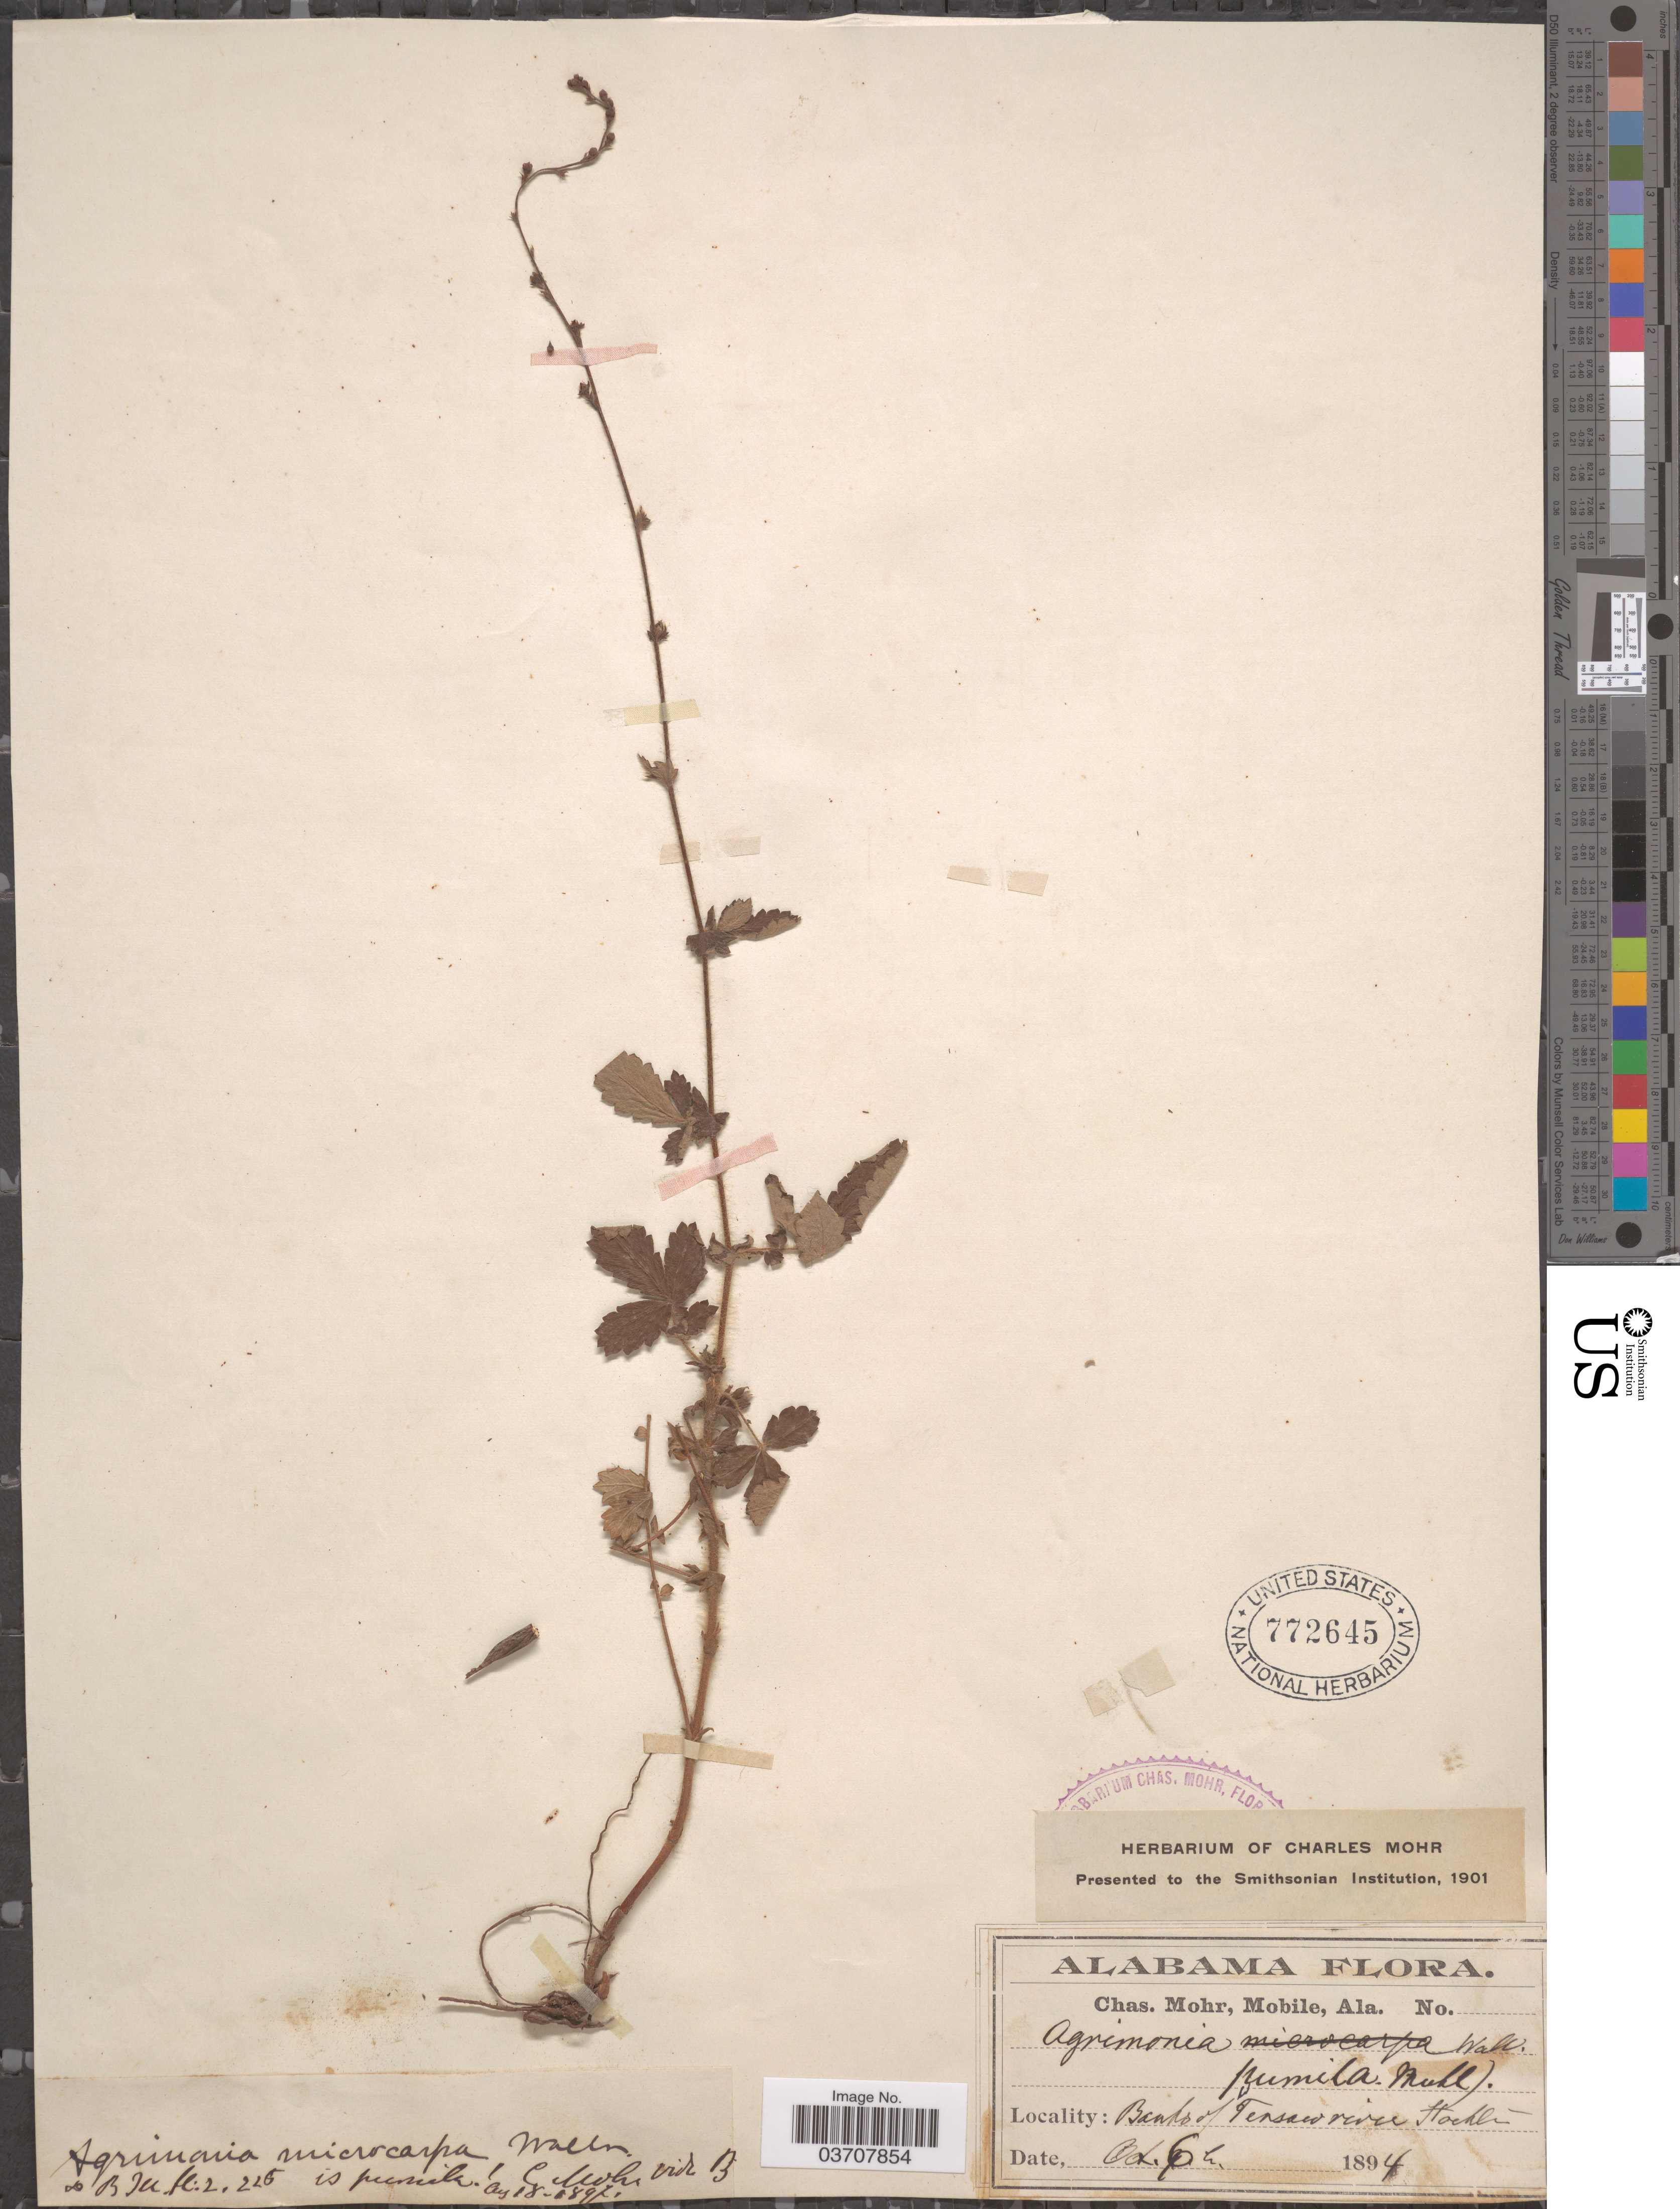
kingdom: Plantae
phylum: Tracheophyta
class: Magnoliopsida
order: Rosales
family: Rosaceae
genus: Agrimonia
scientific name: Agrimonia pubescens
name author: Wallr.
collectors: Mohr, C. T. (herbarium)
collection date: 1894-10-06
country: United States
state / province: Alabama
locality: Banks of Tensaw river.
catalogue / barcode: US 772645